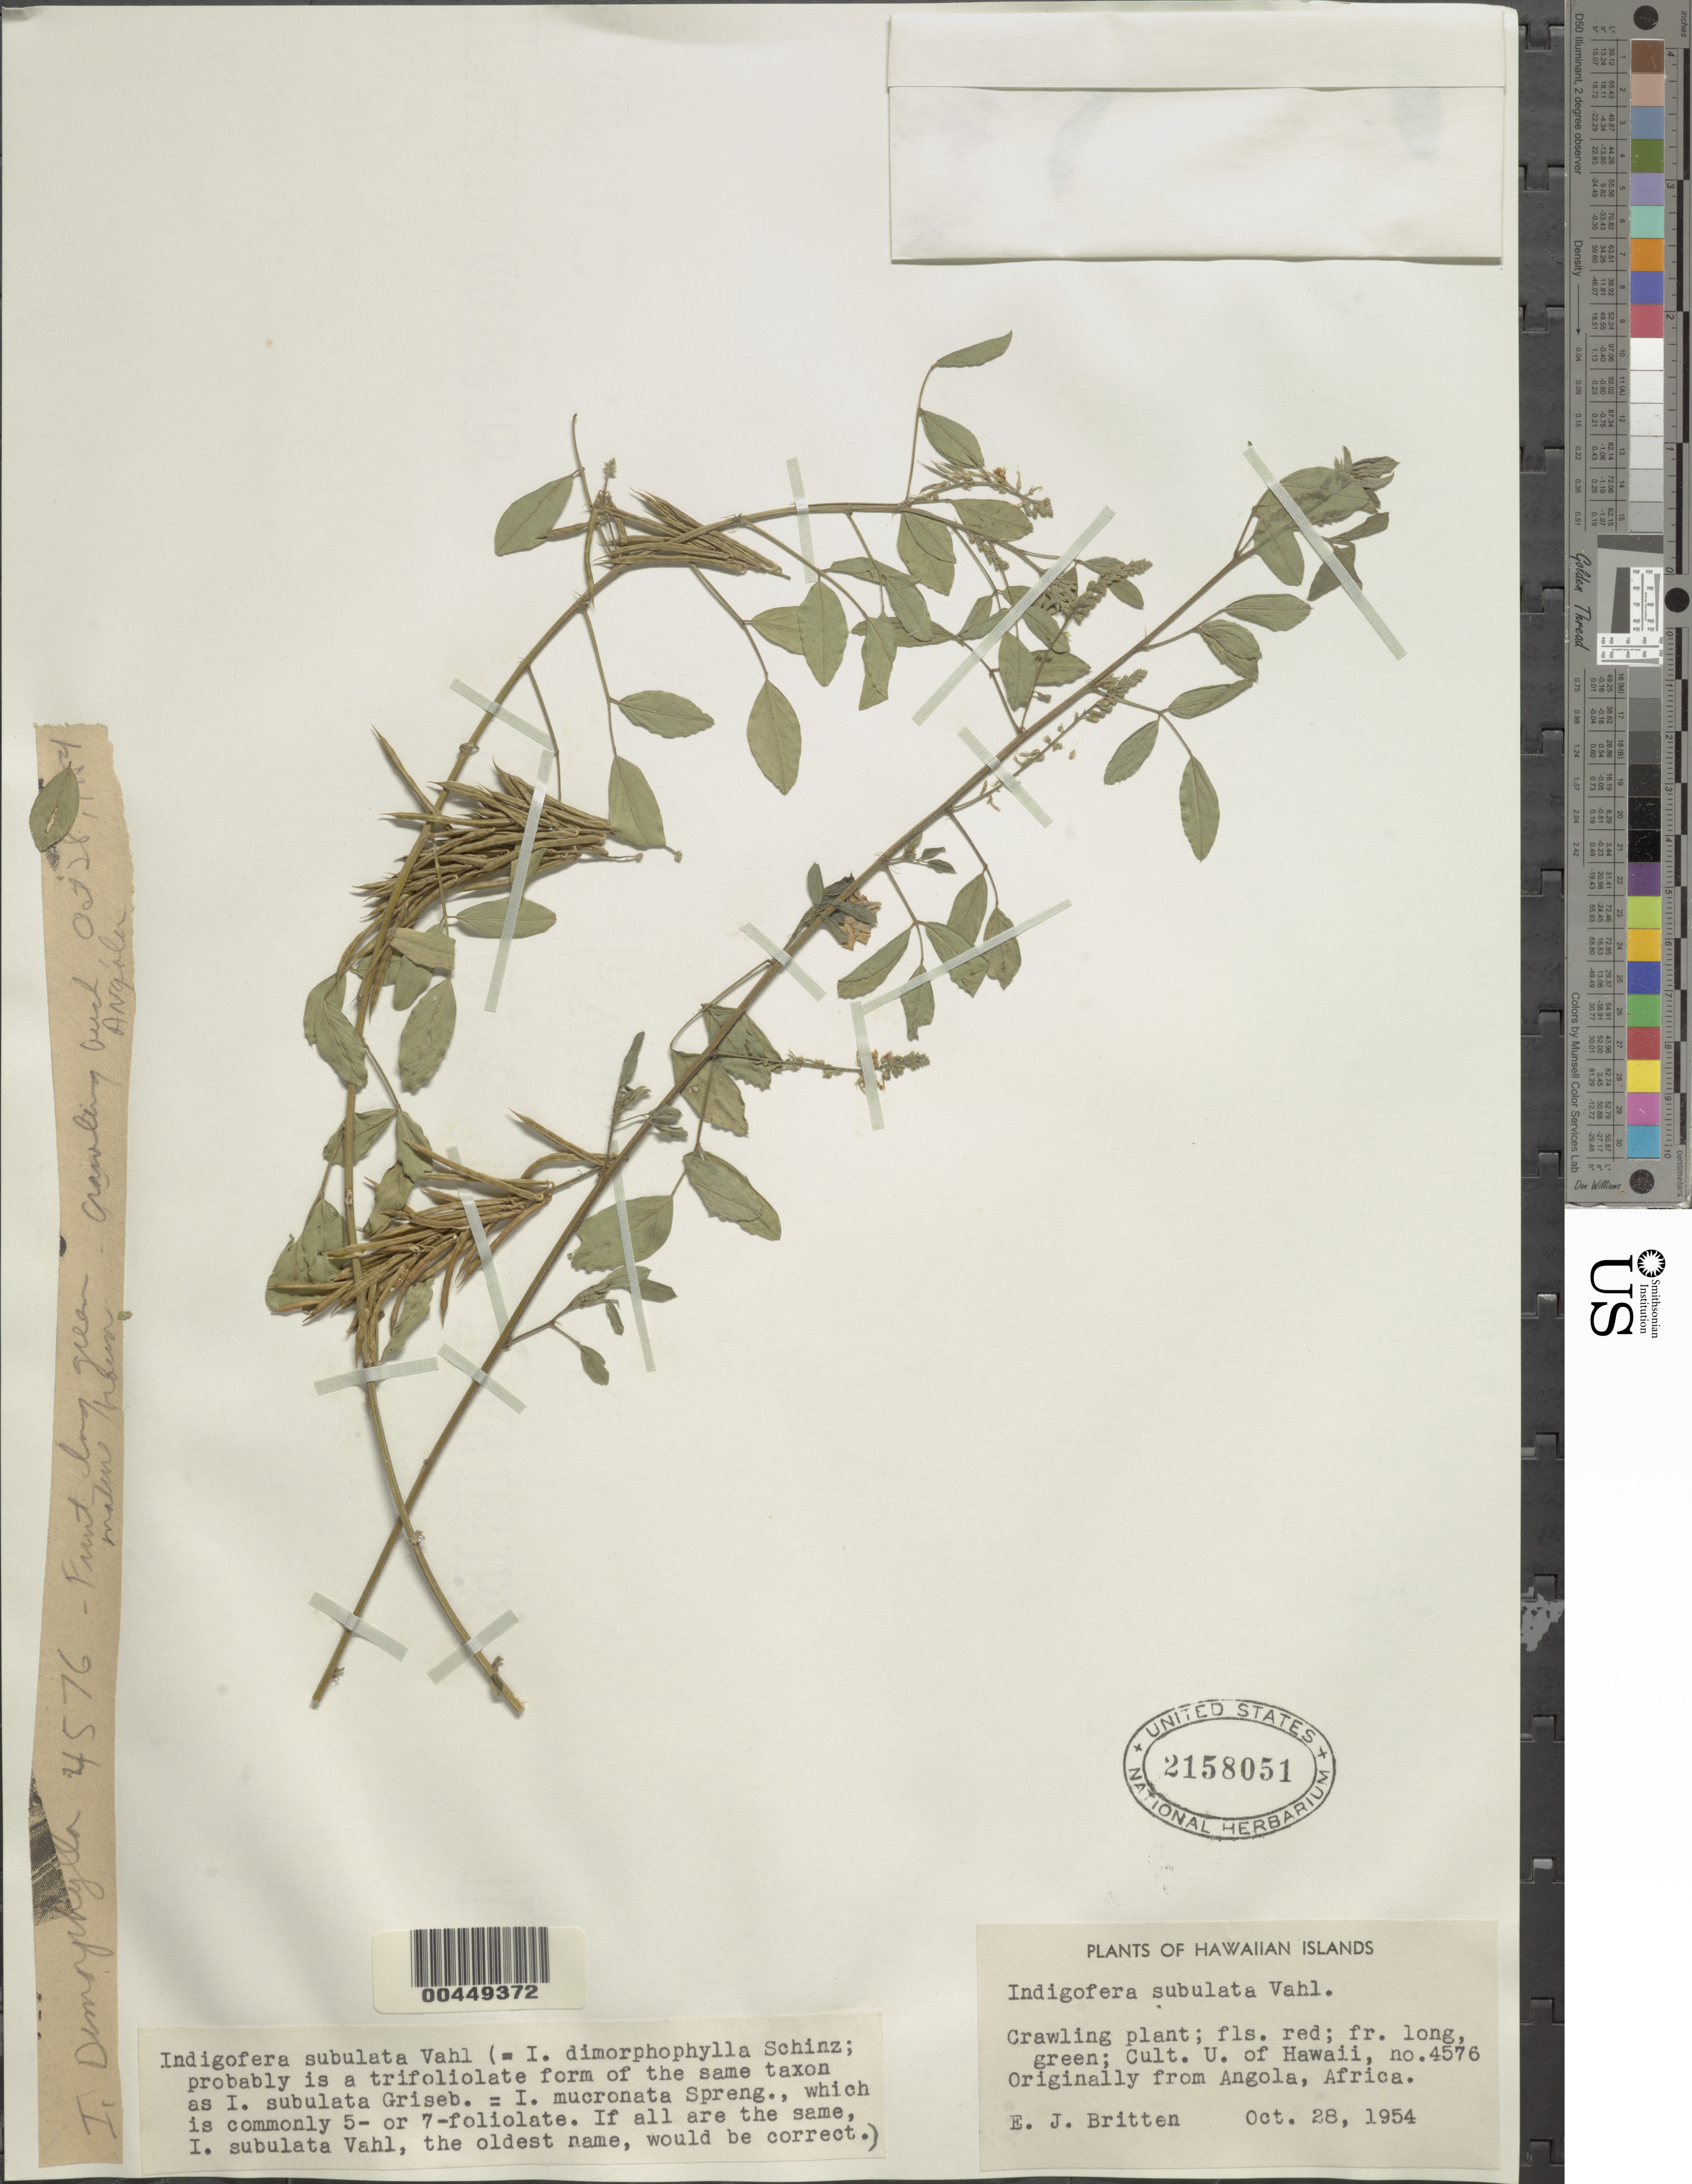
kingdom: Plantae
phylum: Tracheophyta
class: Magnoliopsida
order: Fabales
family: Fabaceae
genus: Indigofera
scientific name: Indigofera subulata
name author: Poir.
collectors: E. Britten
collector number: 4576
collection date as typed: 28 Oct 1954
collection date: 1954-10-28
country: United States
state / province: Hawaii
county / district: Hawaii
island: Hawaii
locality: University of Hawaii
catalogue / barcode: US 2158051